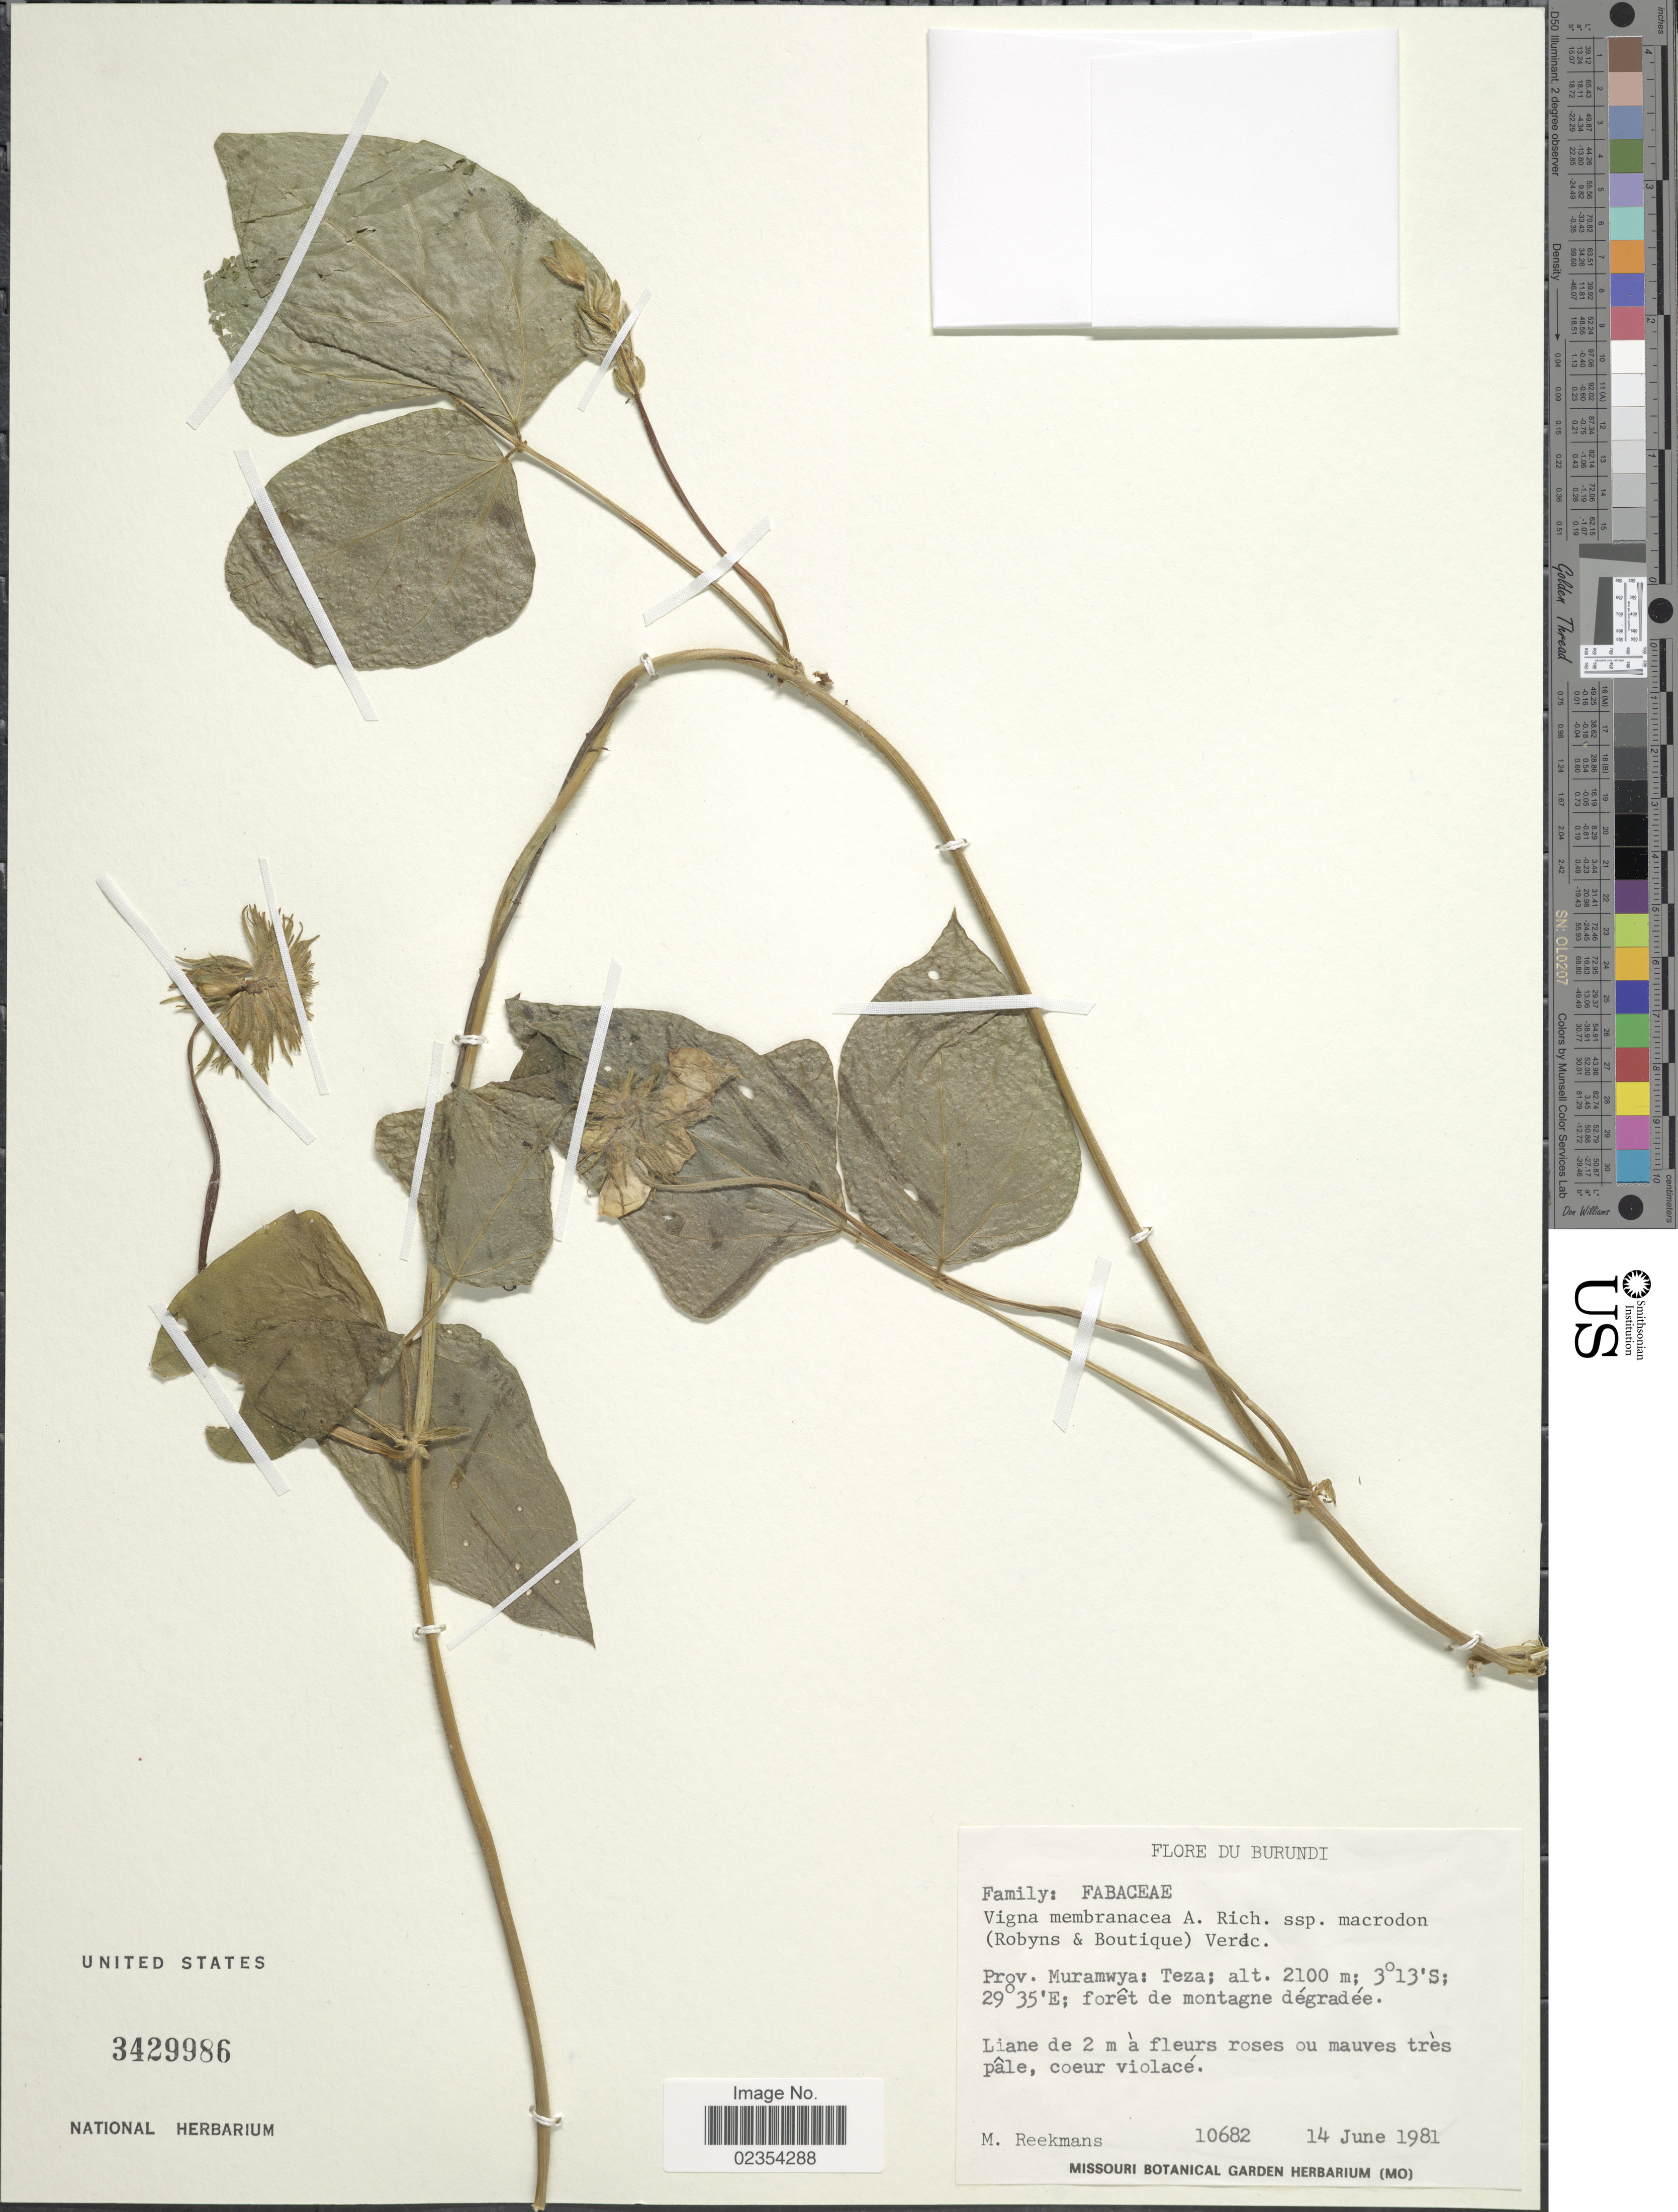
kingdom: Plantae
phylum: Tracheophyta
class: Magnoliopsida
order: Fabales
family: Fabaceae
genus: Vigna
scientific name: Vigna membranacea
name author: A. Rich.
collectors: M. Reekmans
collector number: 10682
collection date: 1981-06-14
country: Burundi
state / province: Muramvya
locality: Teza, foret de montagne degradee.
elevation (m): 2100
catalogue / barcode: US 3429986